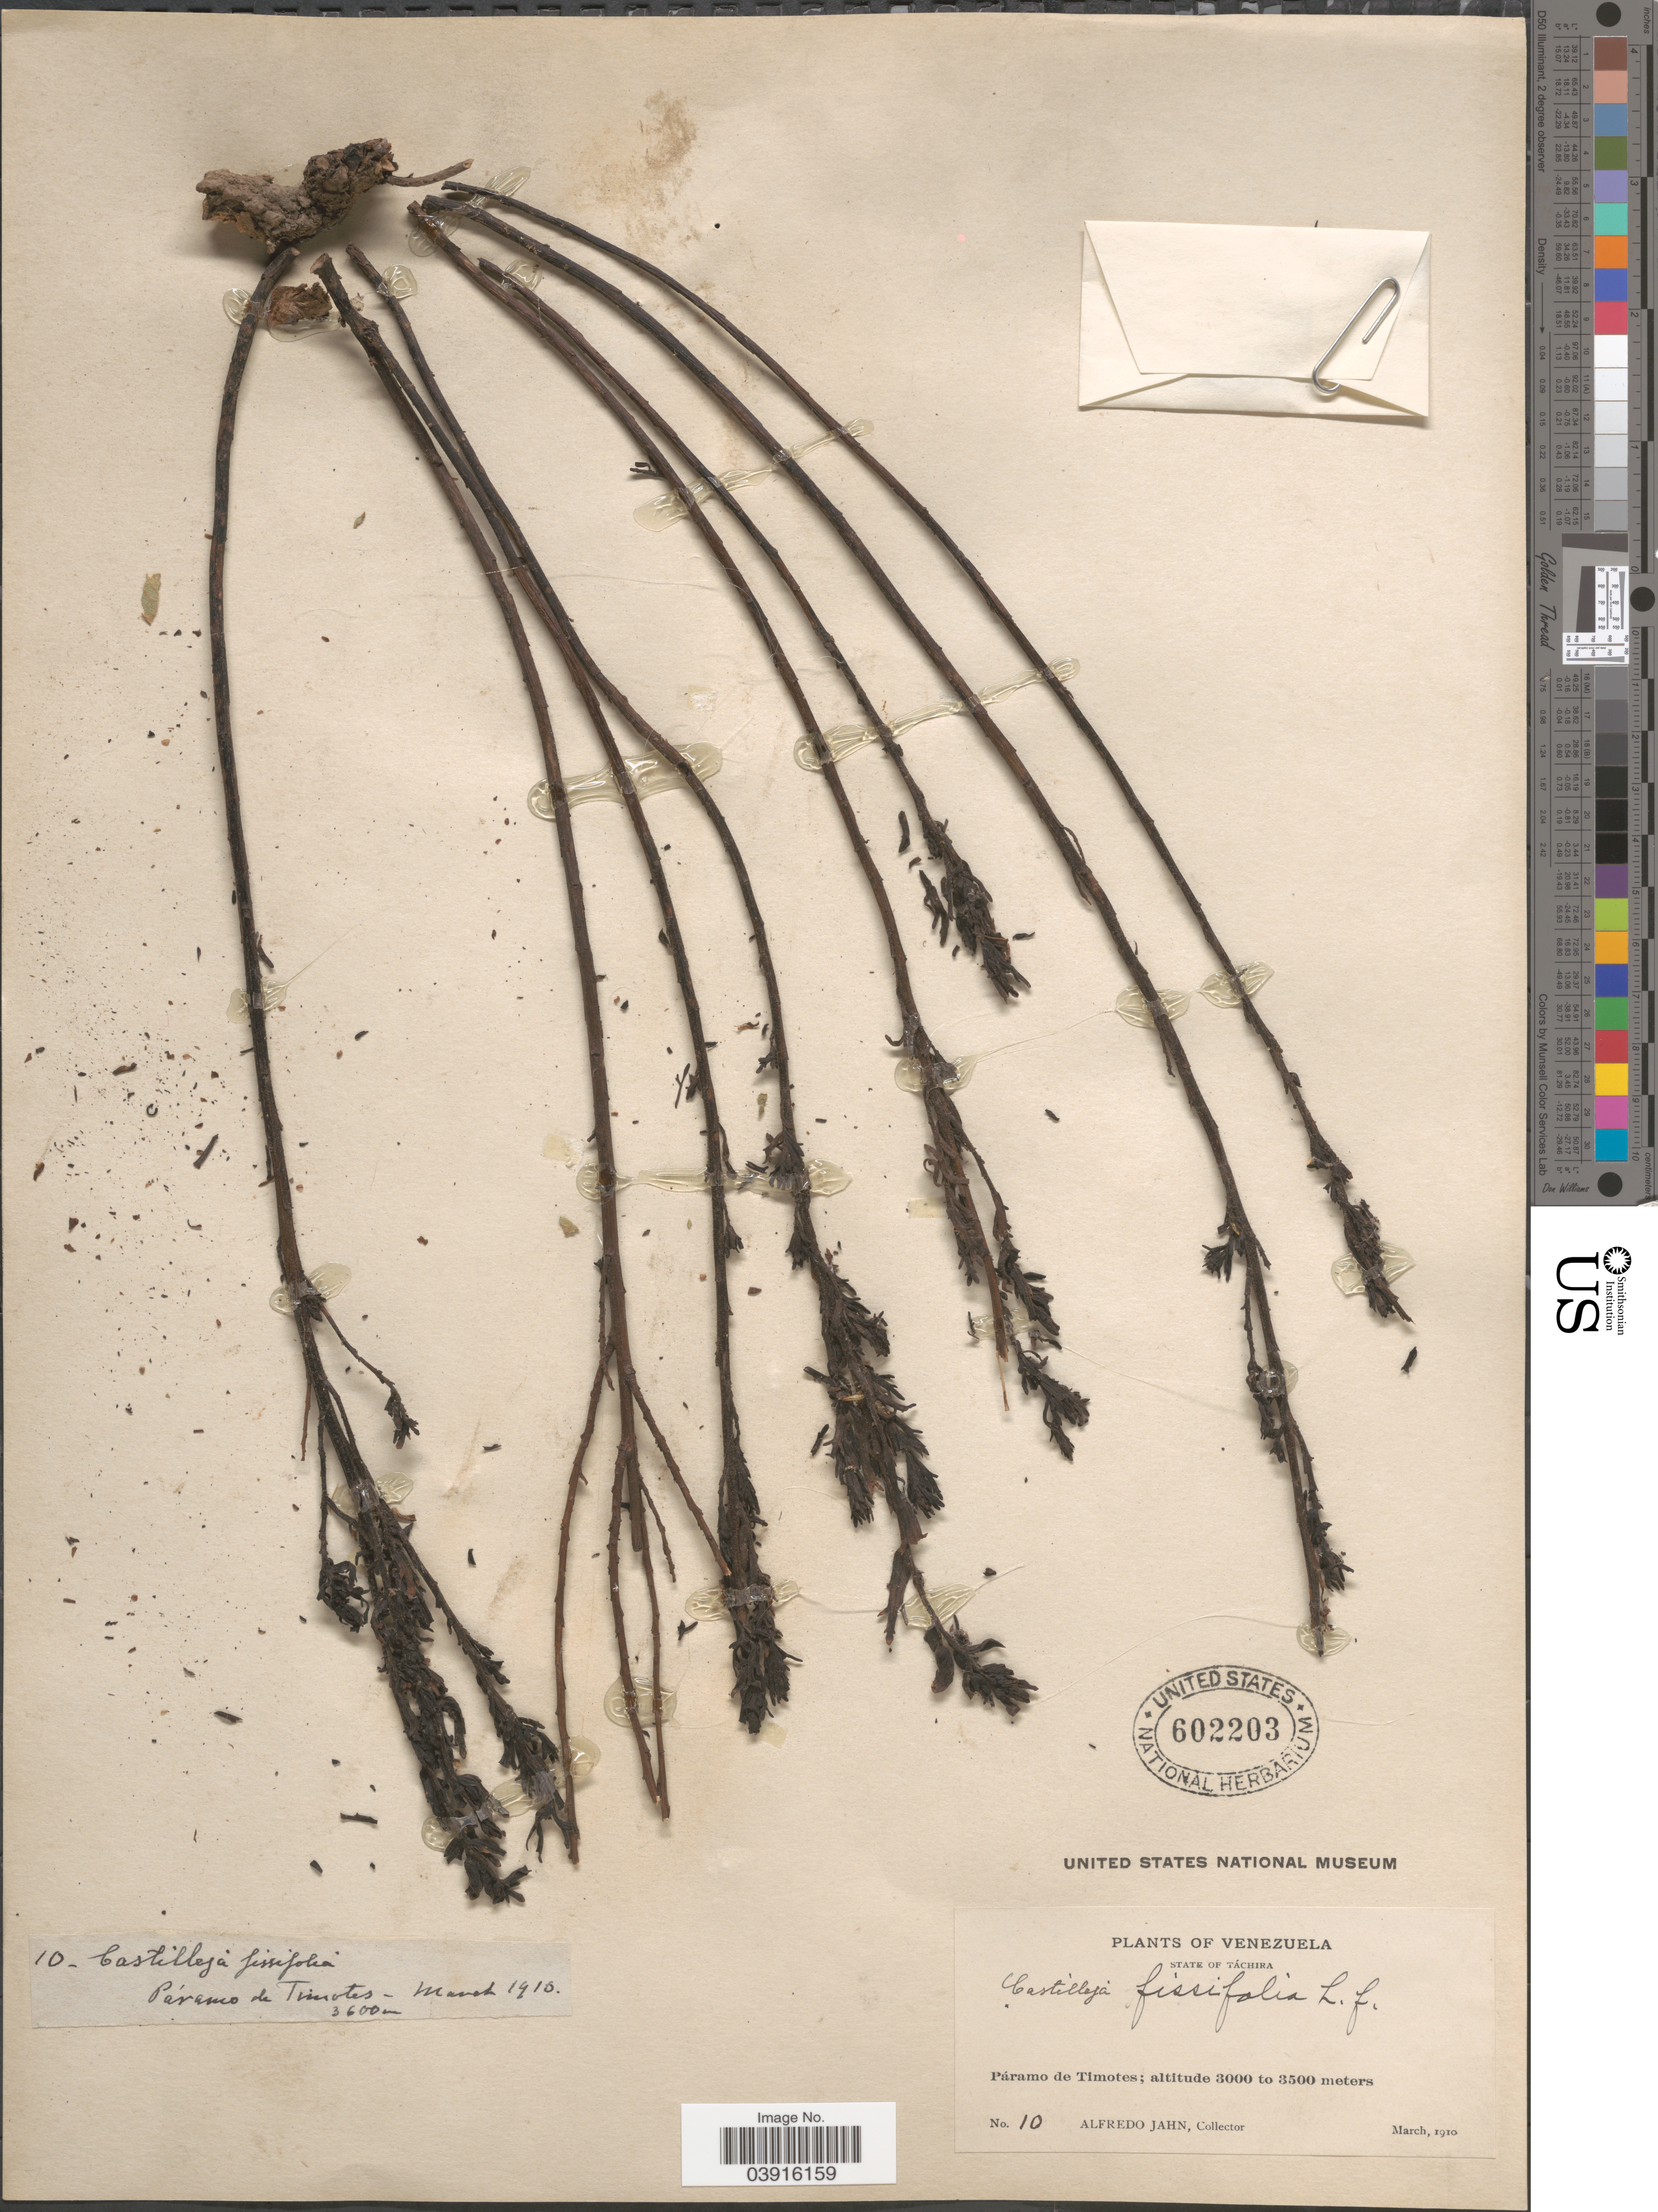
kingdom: Plantae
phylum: Tracheophyta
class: Magnoliopsida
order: Lamiales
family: Orobanchaceae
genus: Castilleja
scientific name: Castilleja fissifolia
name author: L. f.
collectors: A. Jahn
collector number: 10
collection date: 1910-03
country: Venezuela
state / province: Tachira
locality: Páramo de Timotes.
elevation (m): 3000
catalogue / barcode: US 602203